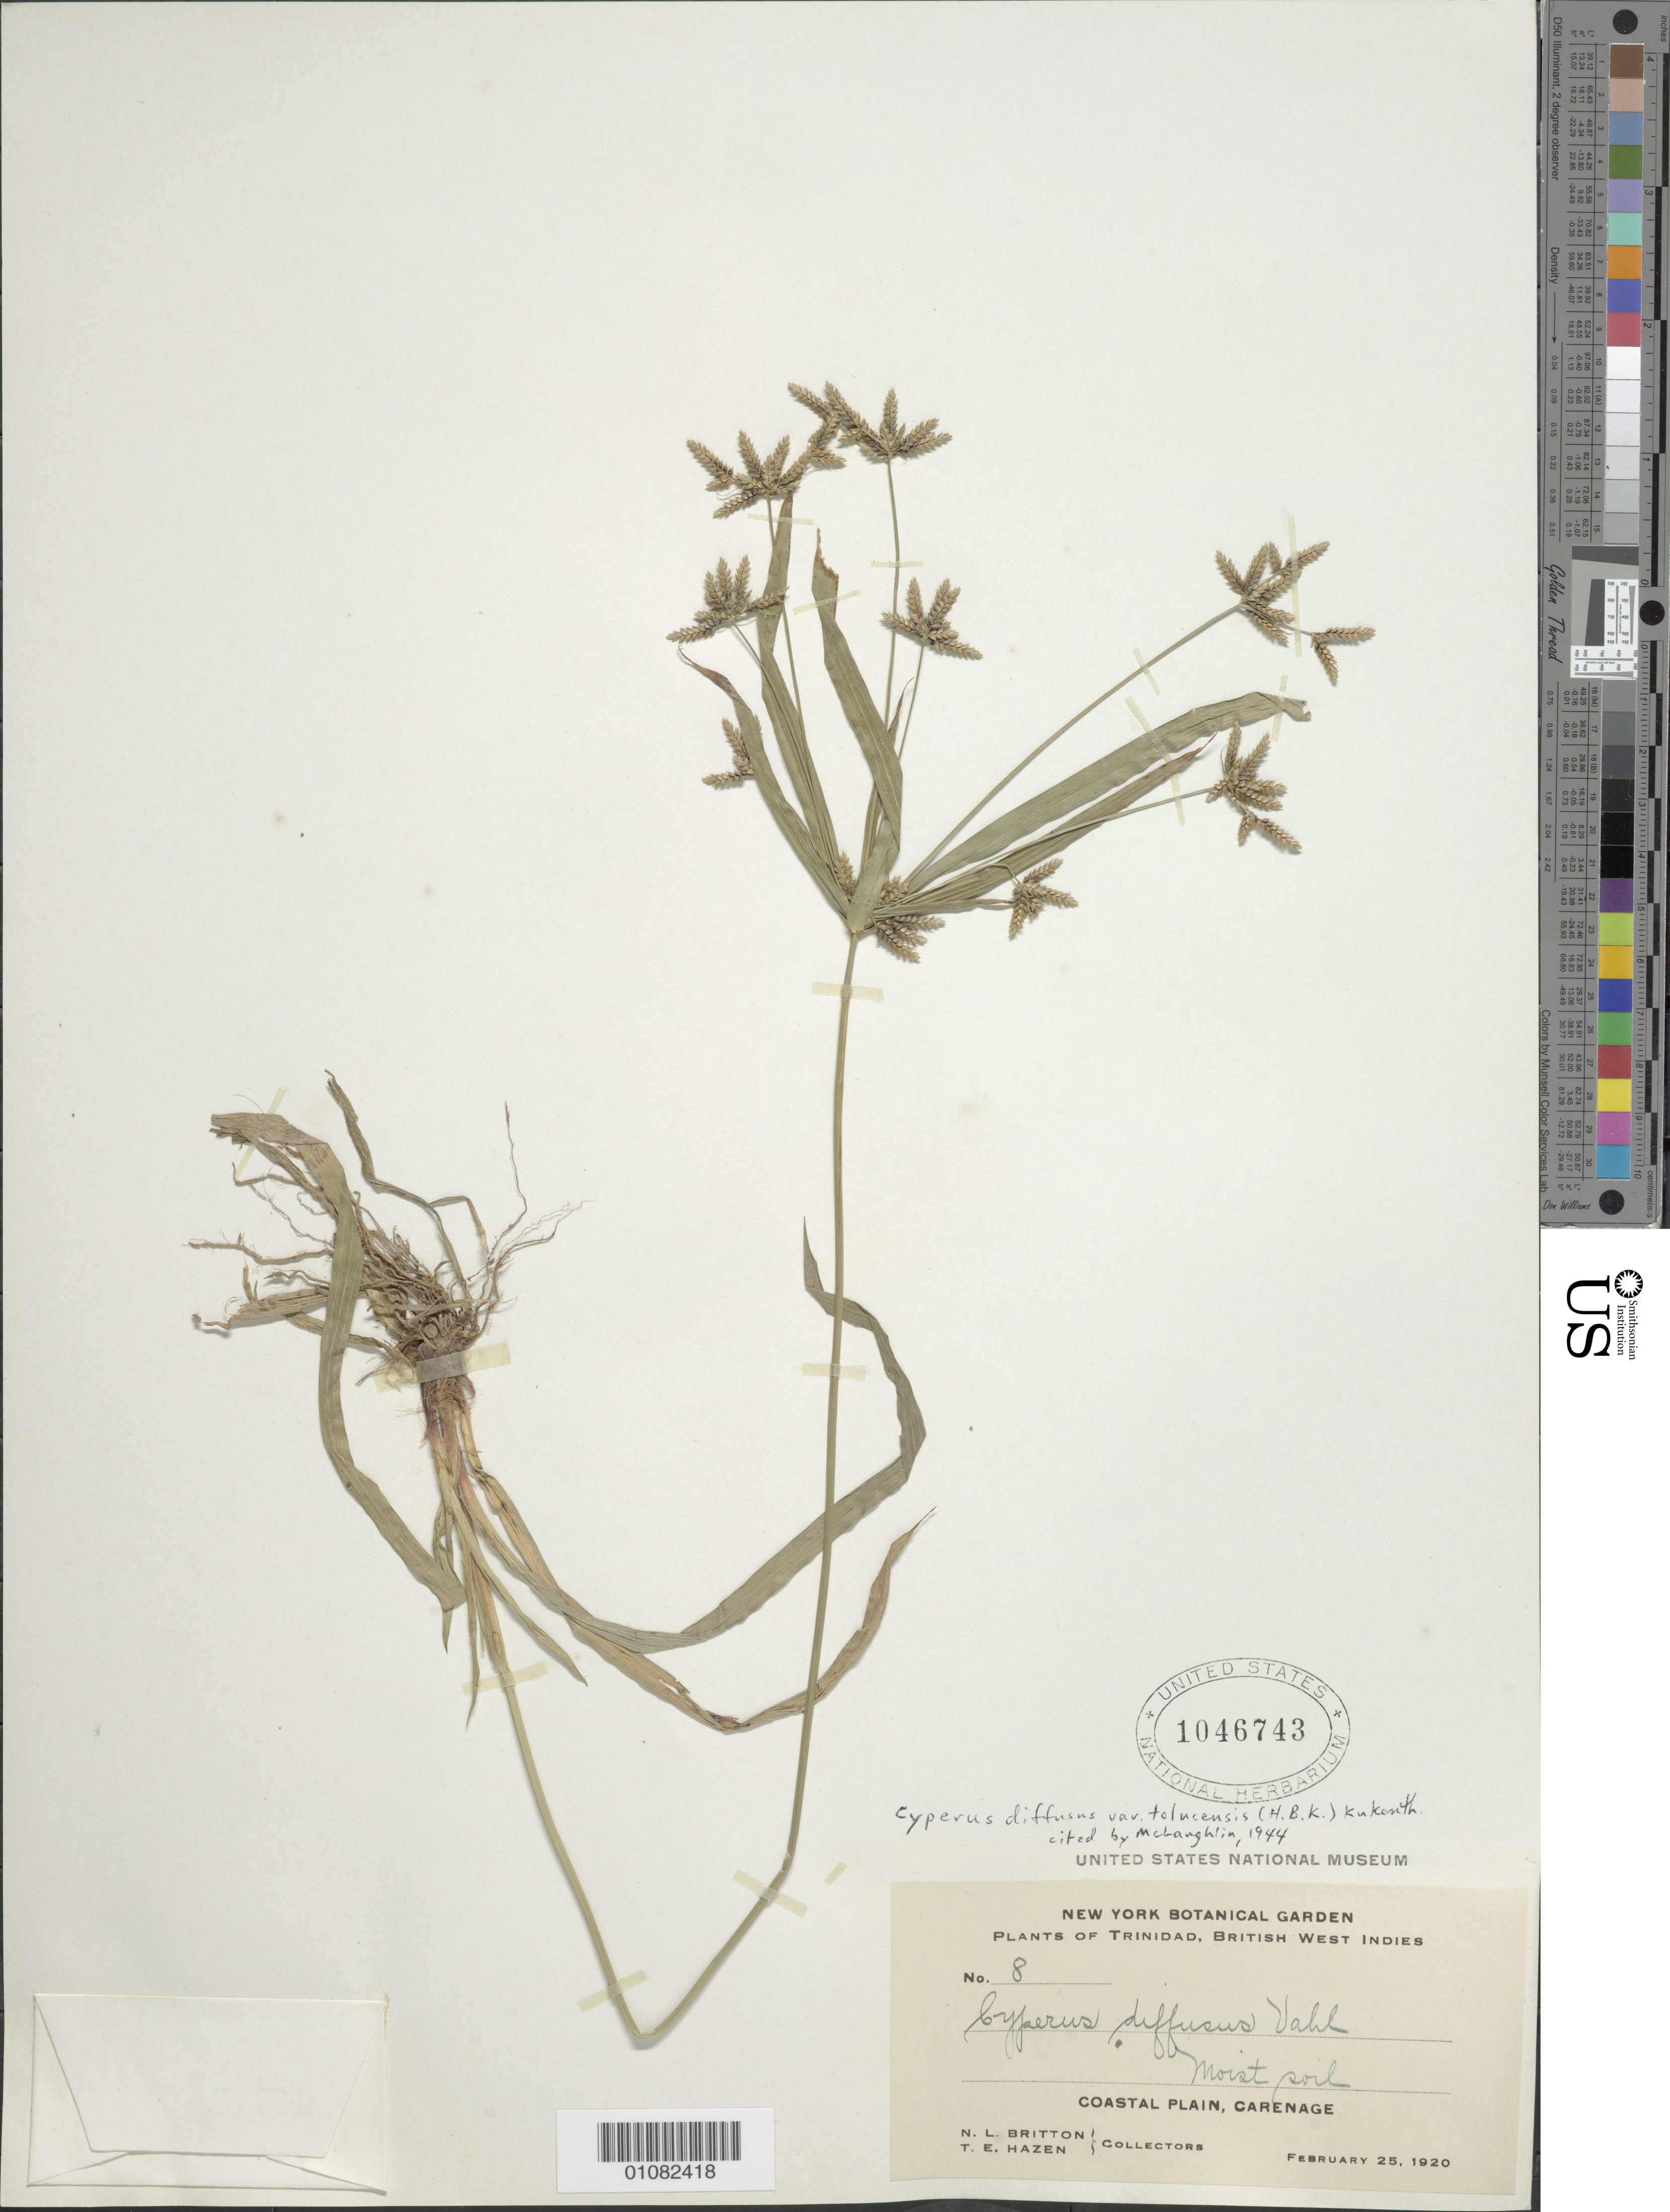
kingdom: Plantae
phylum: Tracheophyta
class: Liliopsida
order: Poales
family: Cyperaceae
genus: Cyperus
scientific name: Cyperus laxus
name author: Lam.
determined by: Strong, Mark T., (BOT), Smithsonian Institution - National Museum of Natural History (UNITED STATES)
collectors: N. Britton & T. E. Hazen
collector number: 8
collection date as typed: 25 Feb 1920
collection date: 1920-02-25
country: Trinidad and Tobago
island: Trinidad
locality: Carenage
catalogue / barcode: US 1046743